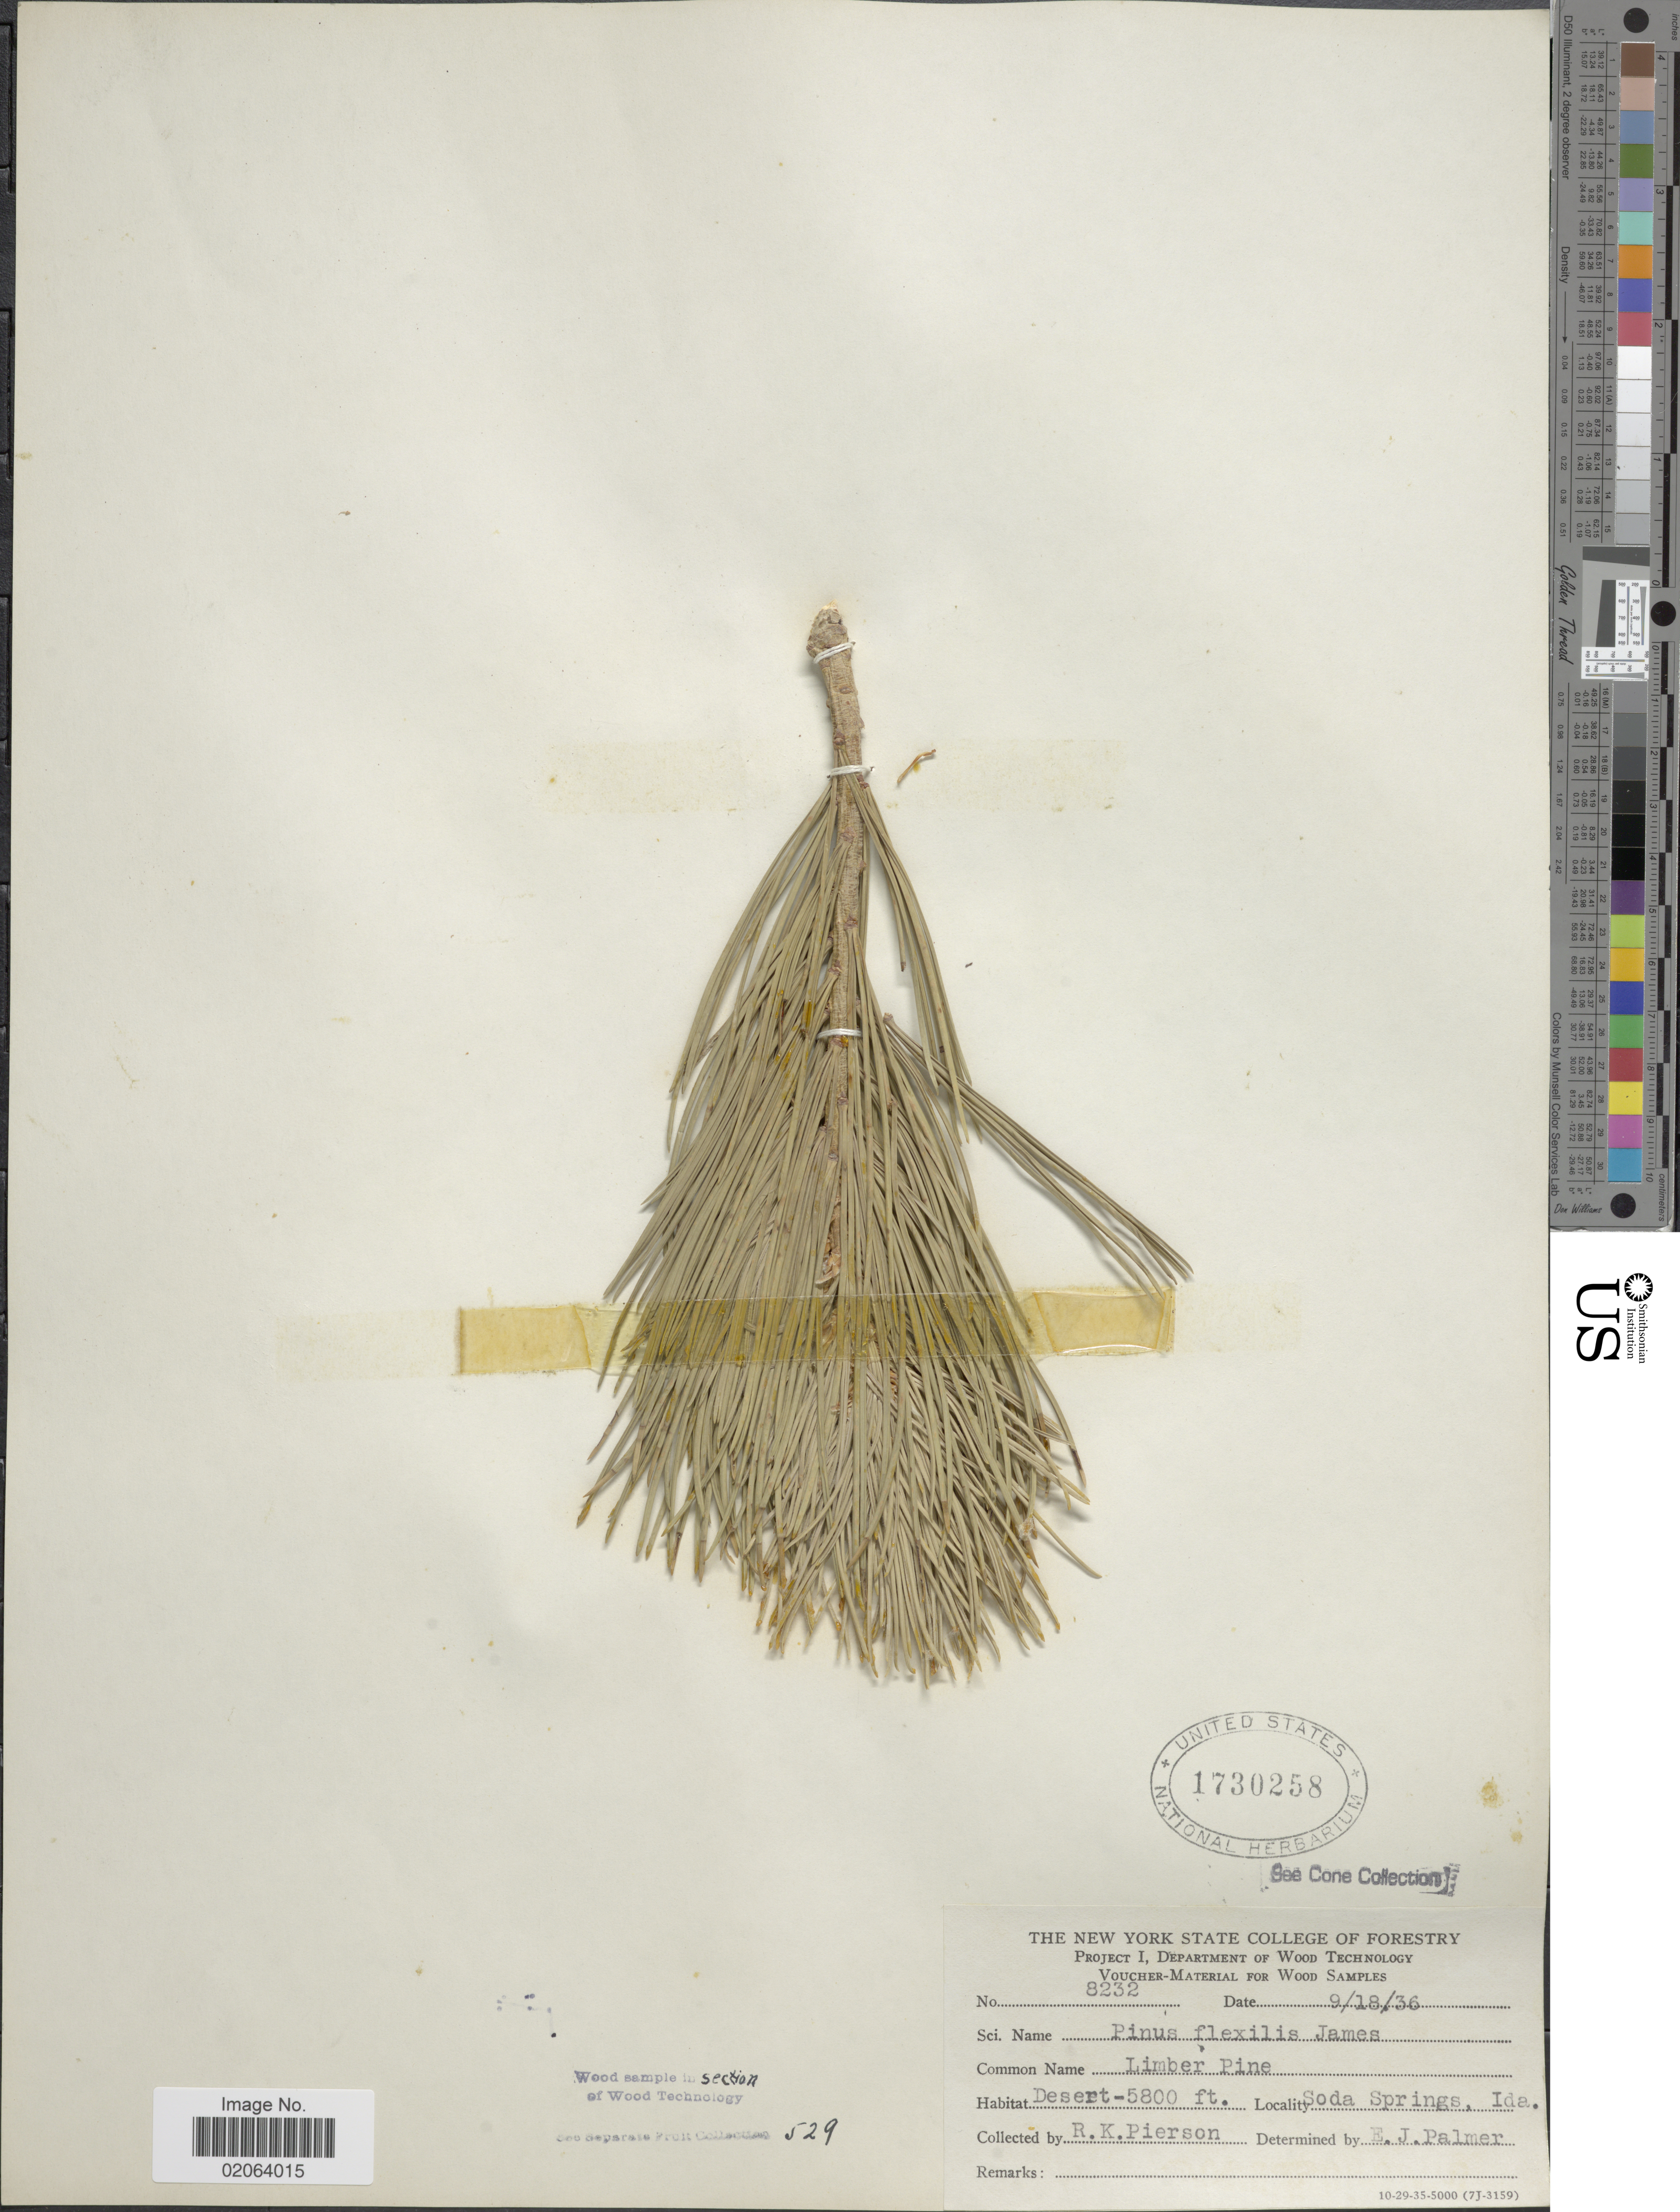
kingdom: Plantae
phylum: Tracheophyta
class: Pinopsida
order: Pinales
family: Pinaceae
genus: Pinus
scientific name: Pinus flexilis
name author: E. James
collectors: R. Pierson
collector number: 8232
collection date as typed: Transcribed d/m/y: 18/9/36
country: United States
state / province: Idaho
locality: Soda Springs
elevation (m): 1768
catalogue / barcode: US 1730258